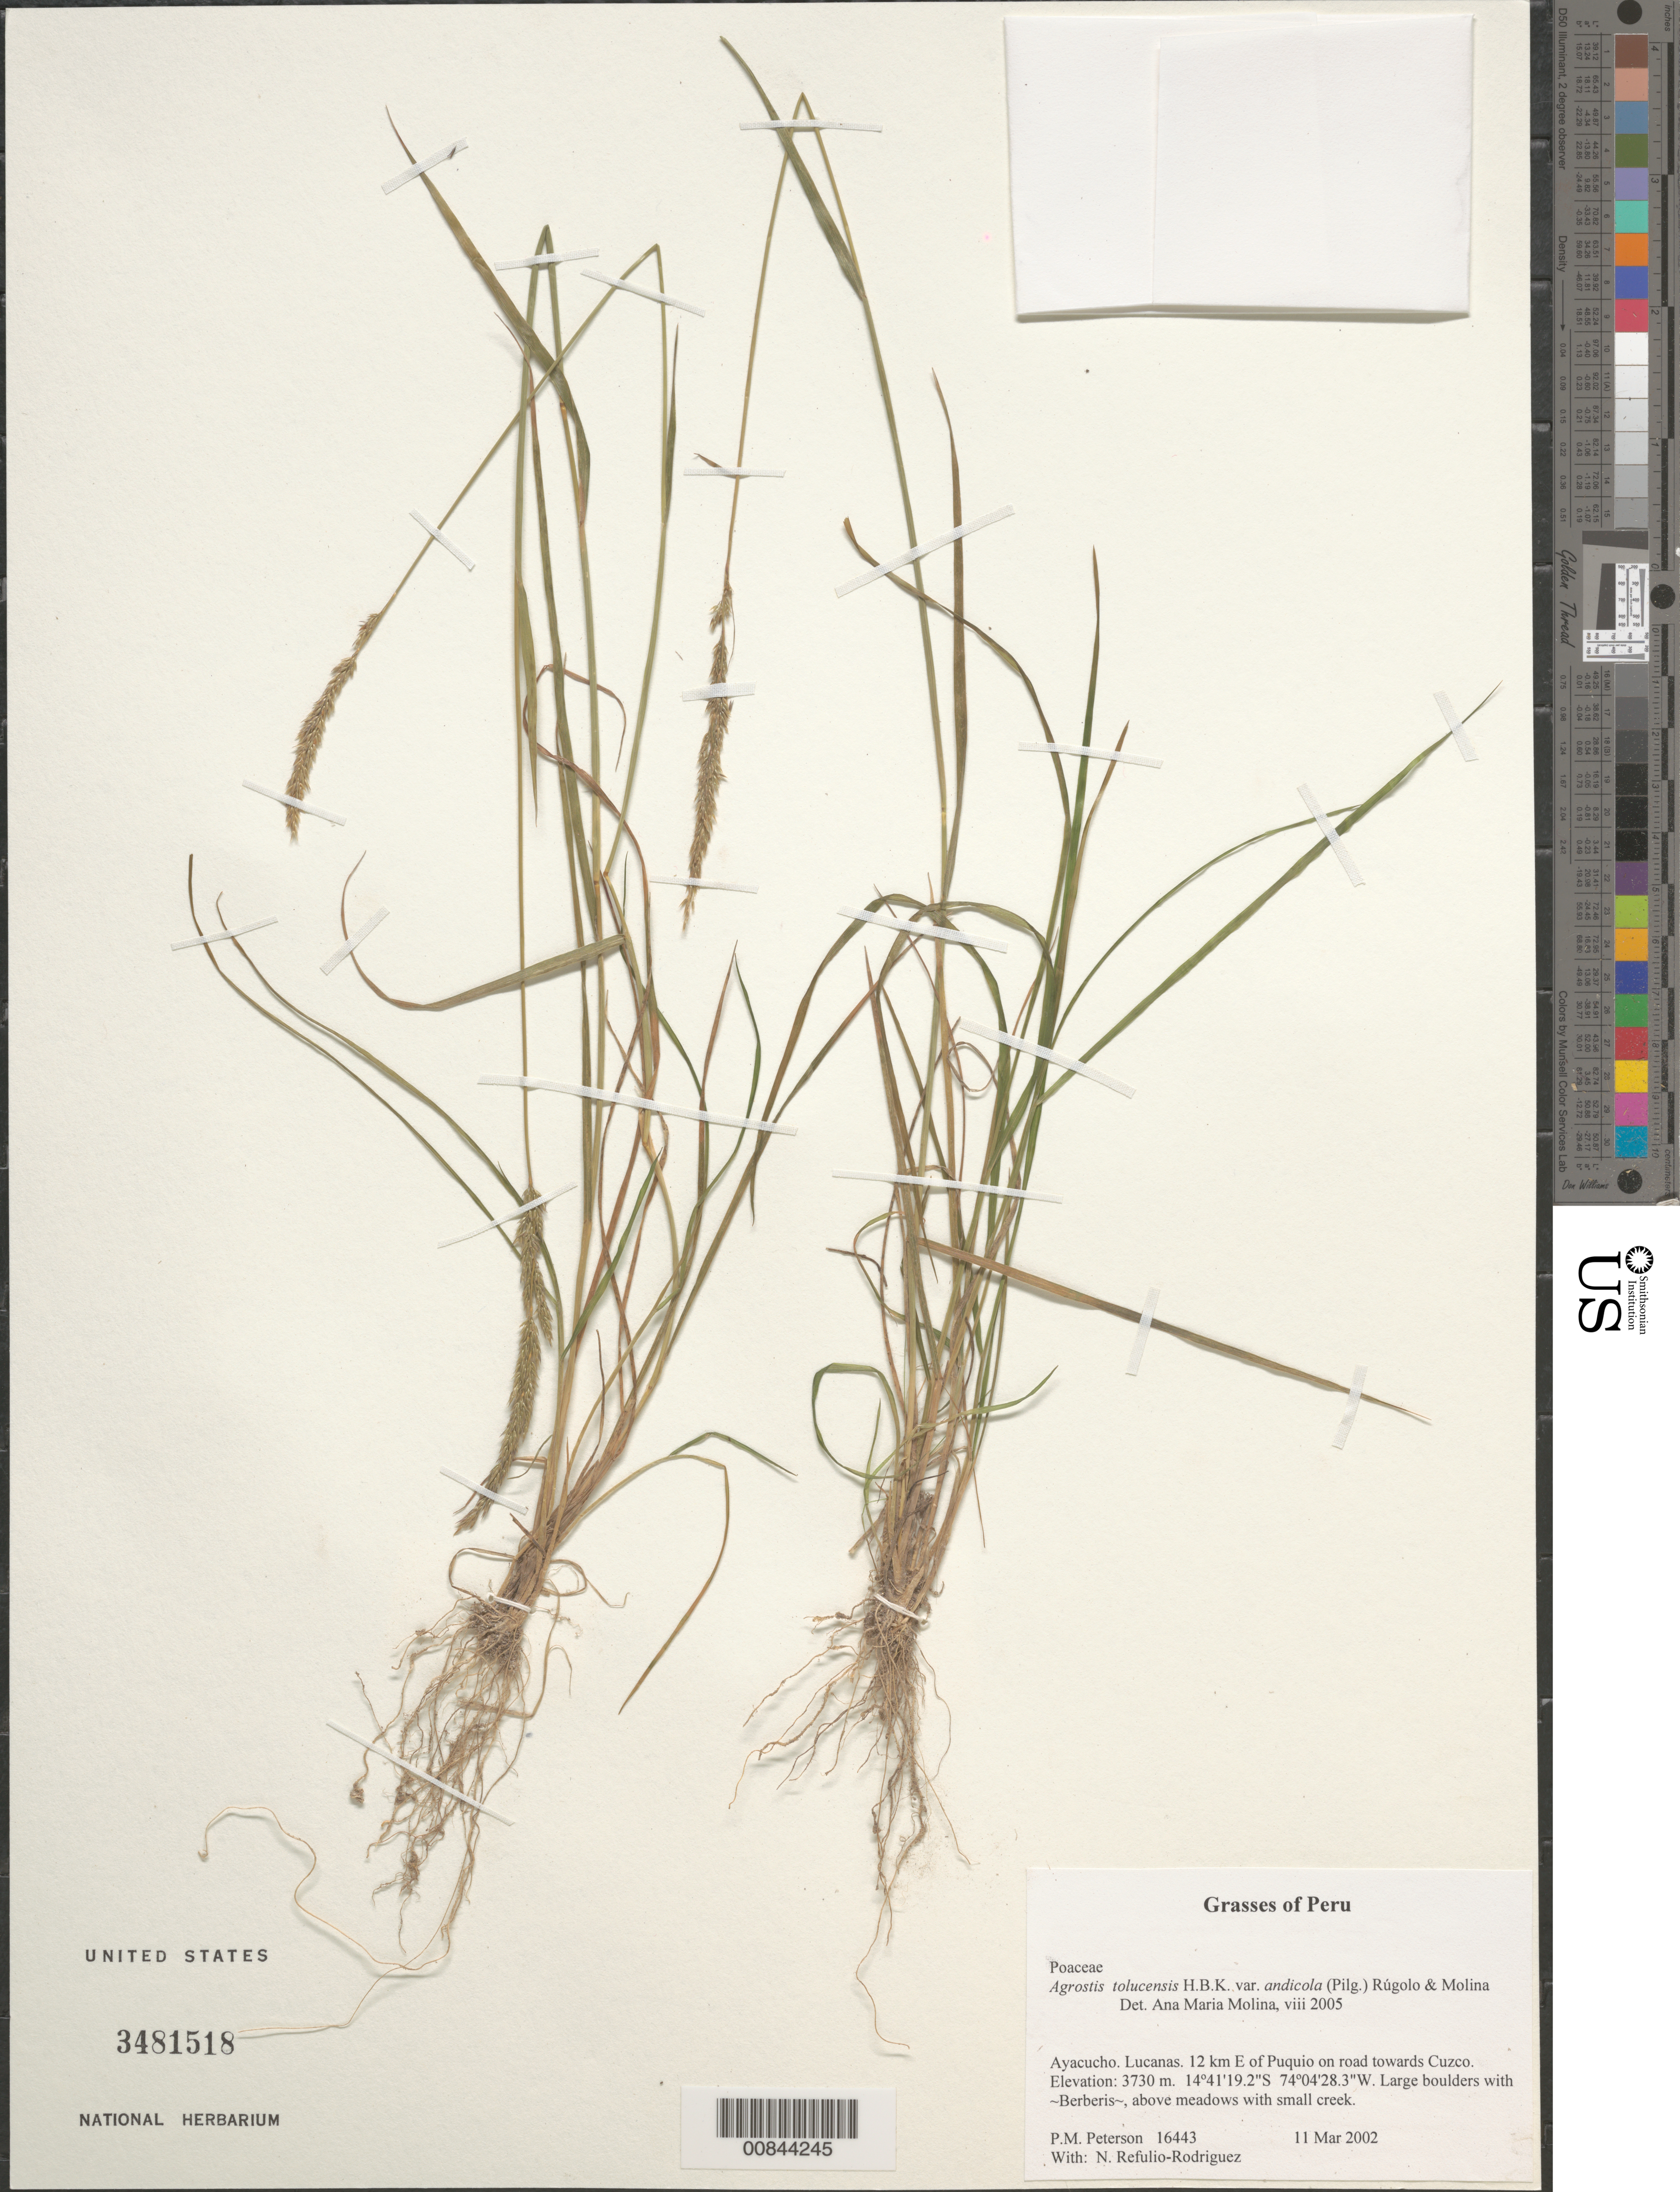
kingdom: Plantae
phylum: Tracheophyta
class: Liliopsida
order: Poales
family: Poaceae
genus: Agrostis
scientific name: Agrostis tolucensis var. andicola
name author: (Pilg.) Rúgolo & A.M. Molina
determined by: Molina, Ana M. de R.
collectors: P. M. Peterson & N. Refulio-Rodríguez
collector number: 16443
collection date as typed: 11 Mar 2002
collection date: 2002-03-11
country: Peru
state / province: Ayacucho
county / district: Lucanas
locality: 12 km E of Puquio on road towards Cuzco.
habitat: Large boulders with ~Berberis~, above meadows with small creek.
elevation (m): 3730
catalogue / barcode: US 3481518